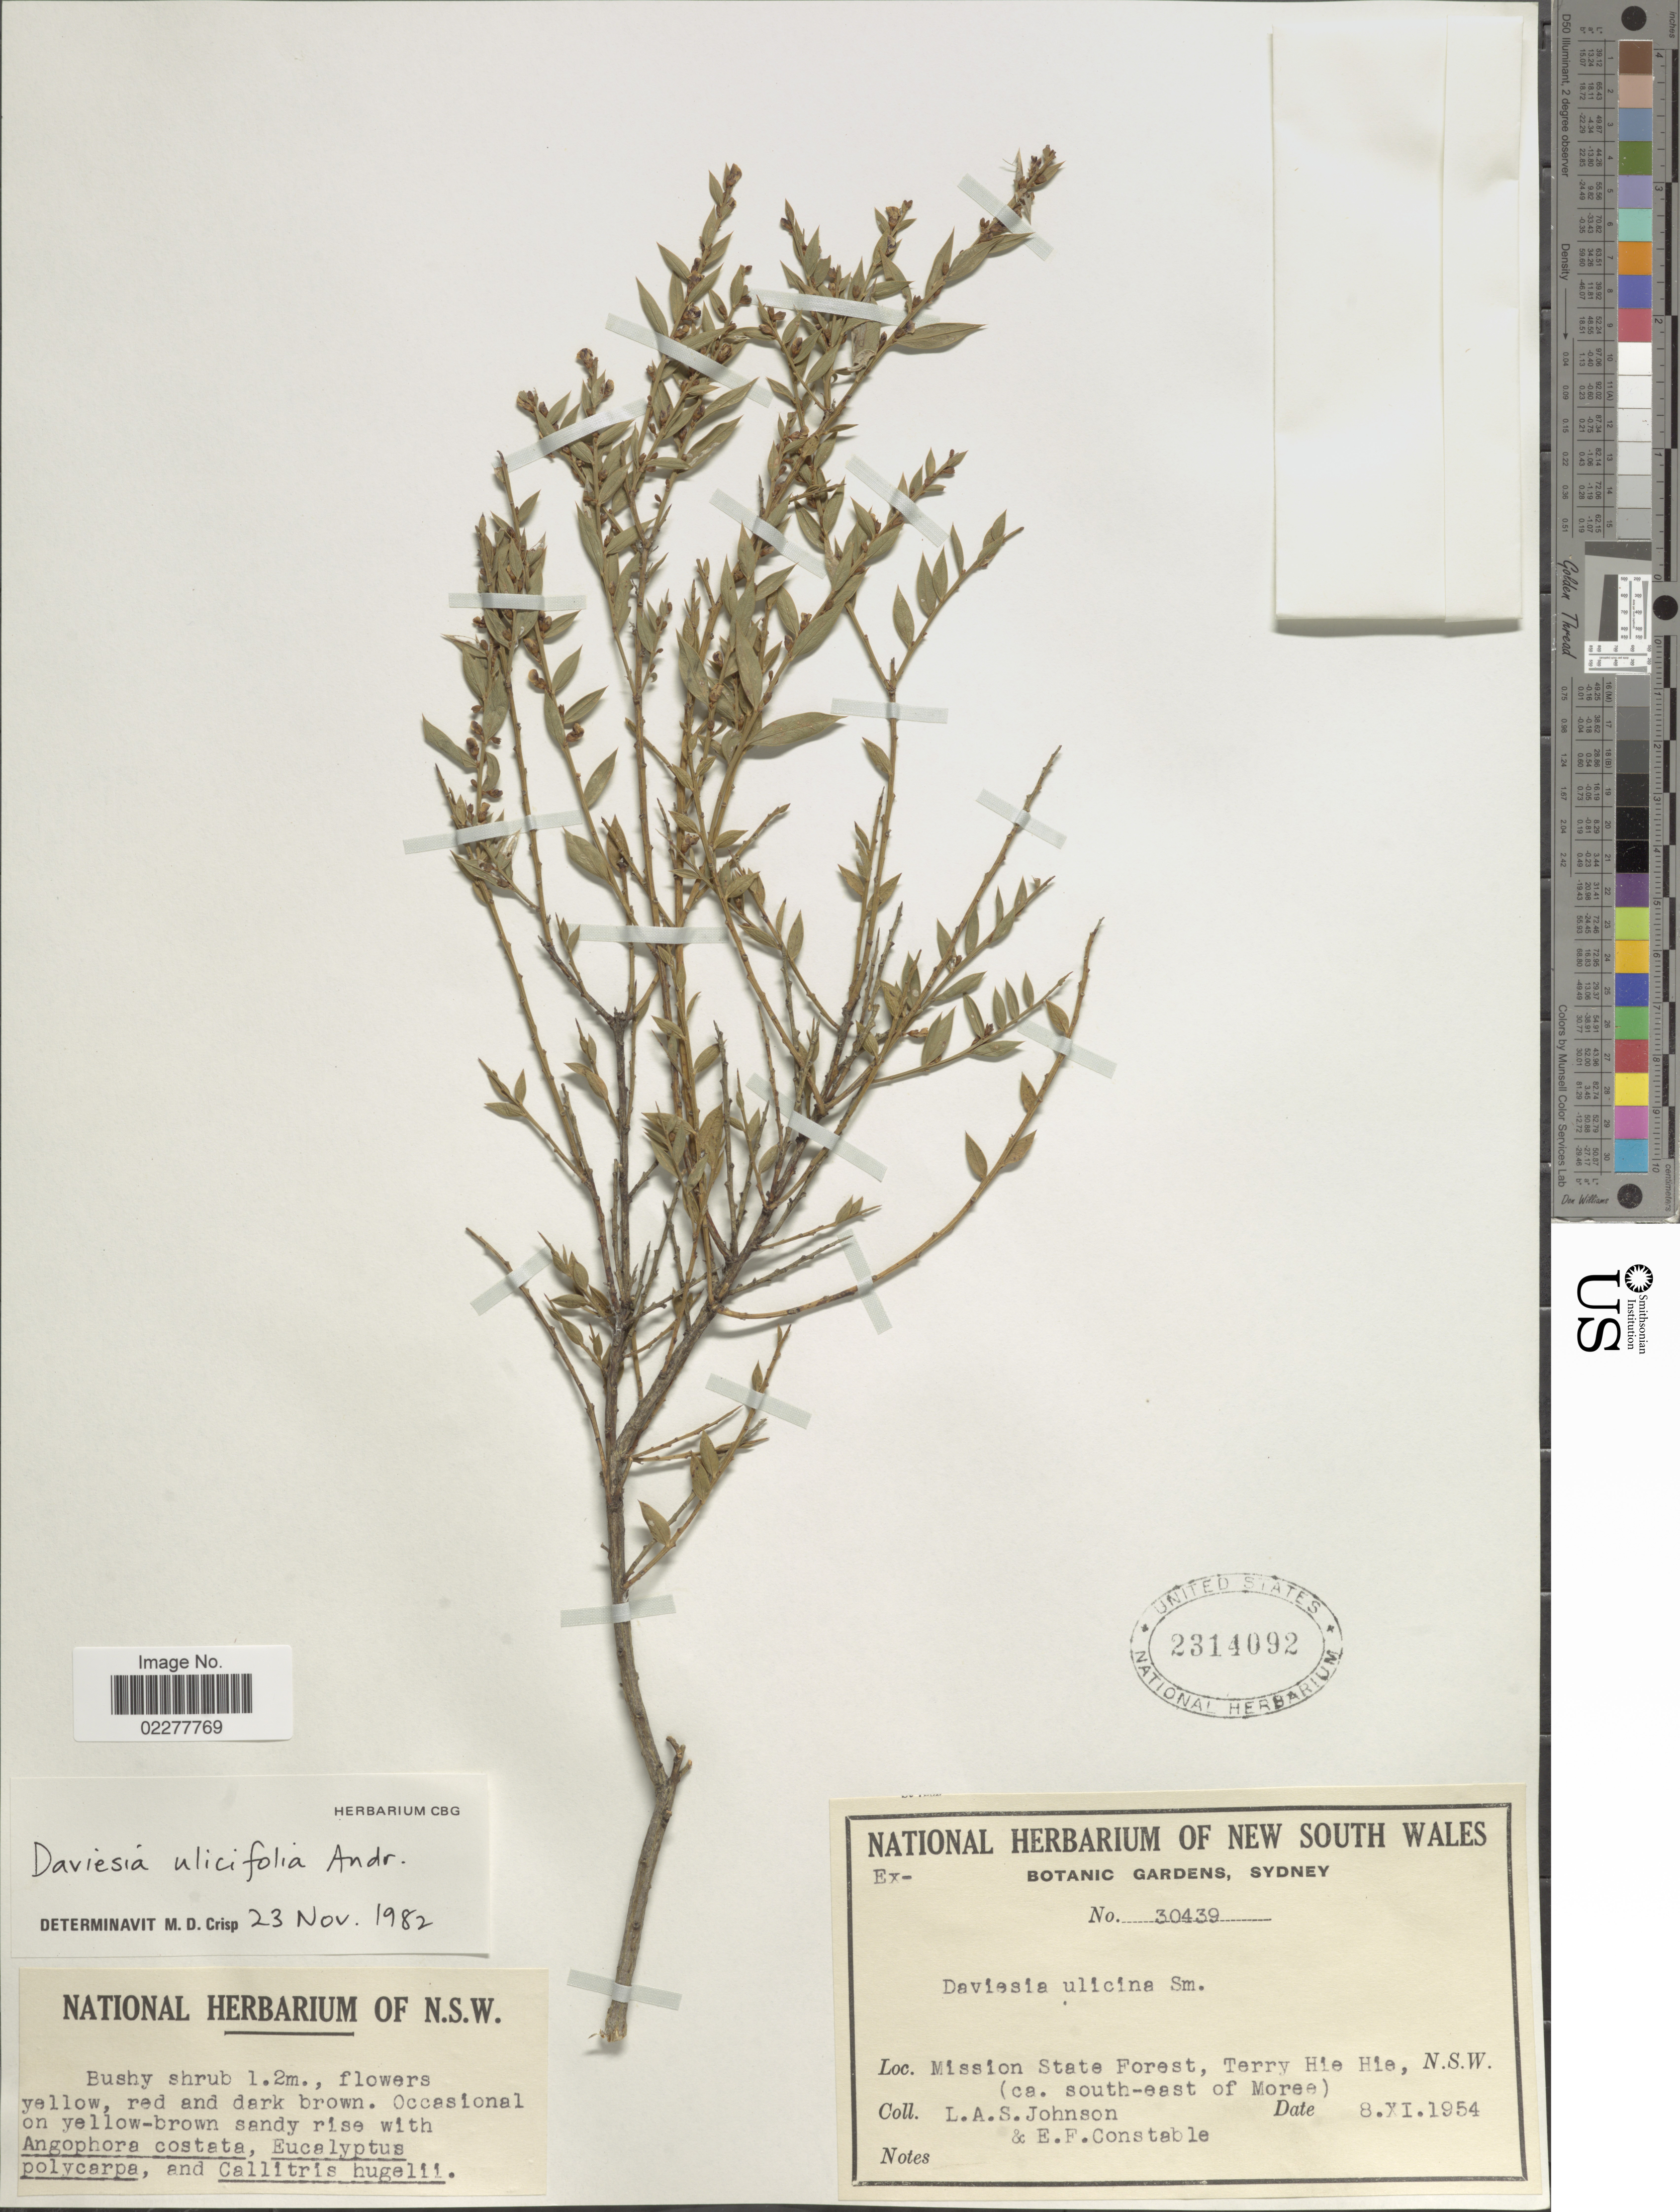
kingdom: Plantae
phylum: Tracheophyta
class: Magnoliopsida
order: Fabales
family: Fabaceae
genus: Daviesia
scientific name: Daviesia ulicifolia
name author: Andrews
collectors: L. A. S. Johnson & E. F. Constable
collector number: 30439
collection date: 1954-11-08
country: Australia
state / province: New South Wales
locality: Mission State Forest, Terry Hie Hier, (ca. south-east of Moree) N.S.W.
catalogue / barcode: US 2314092